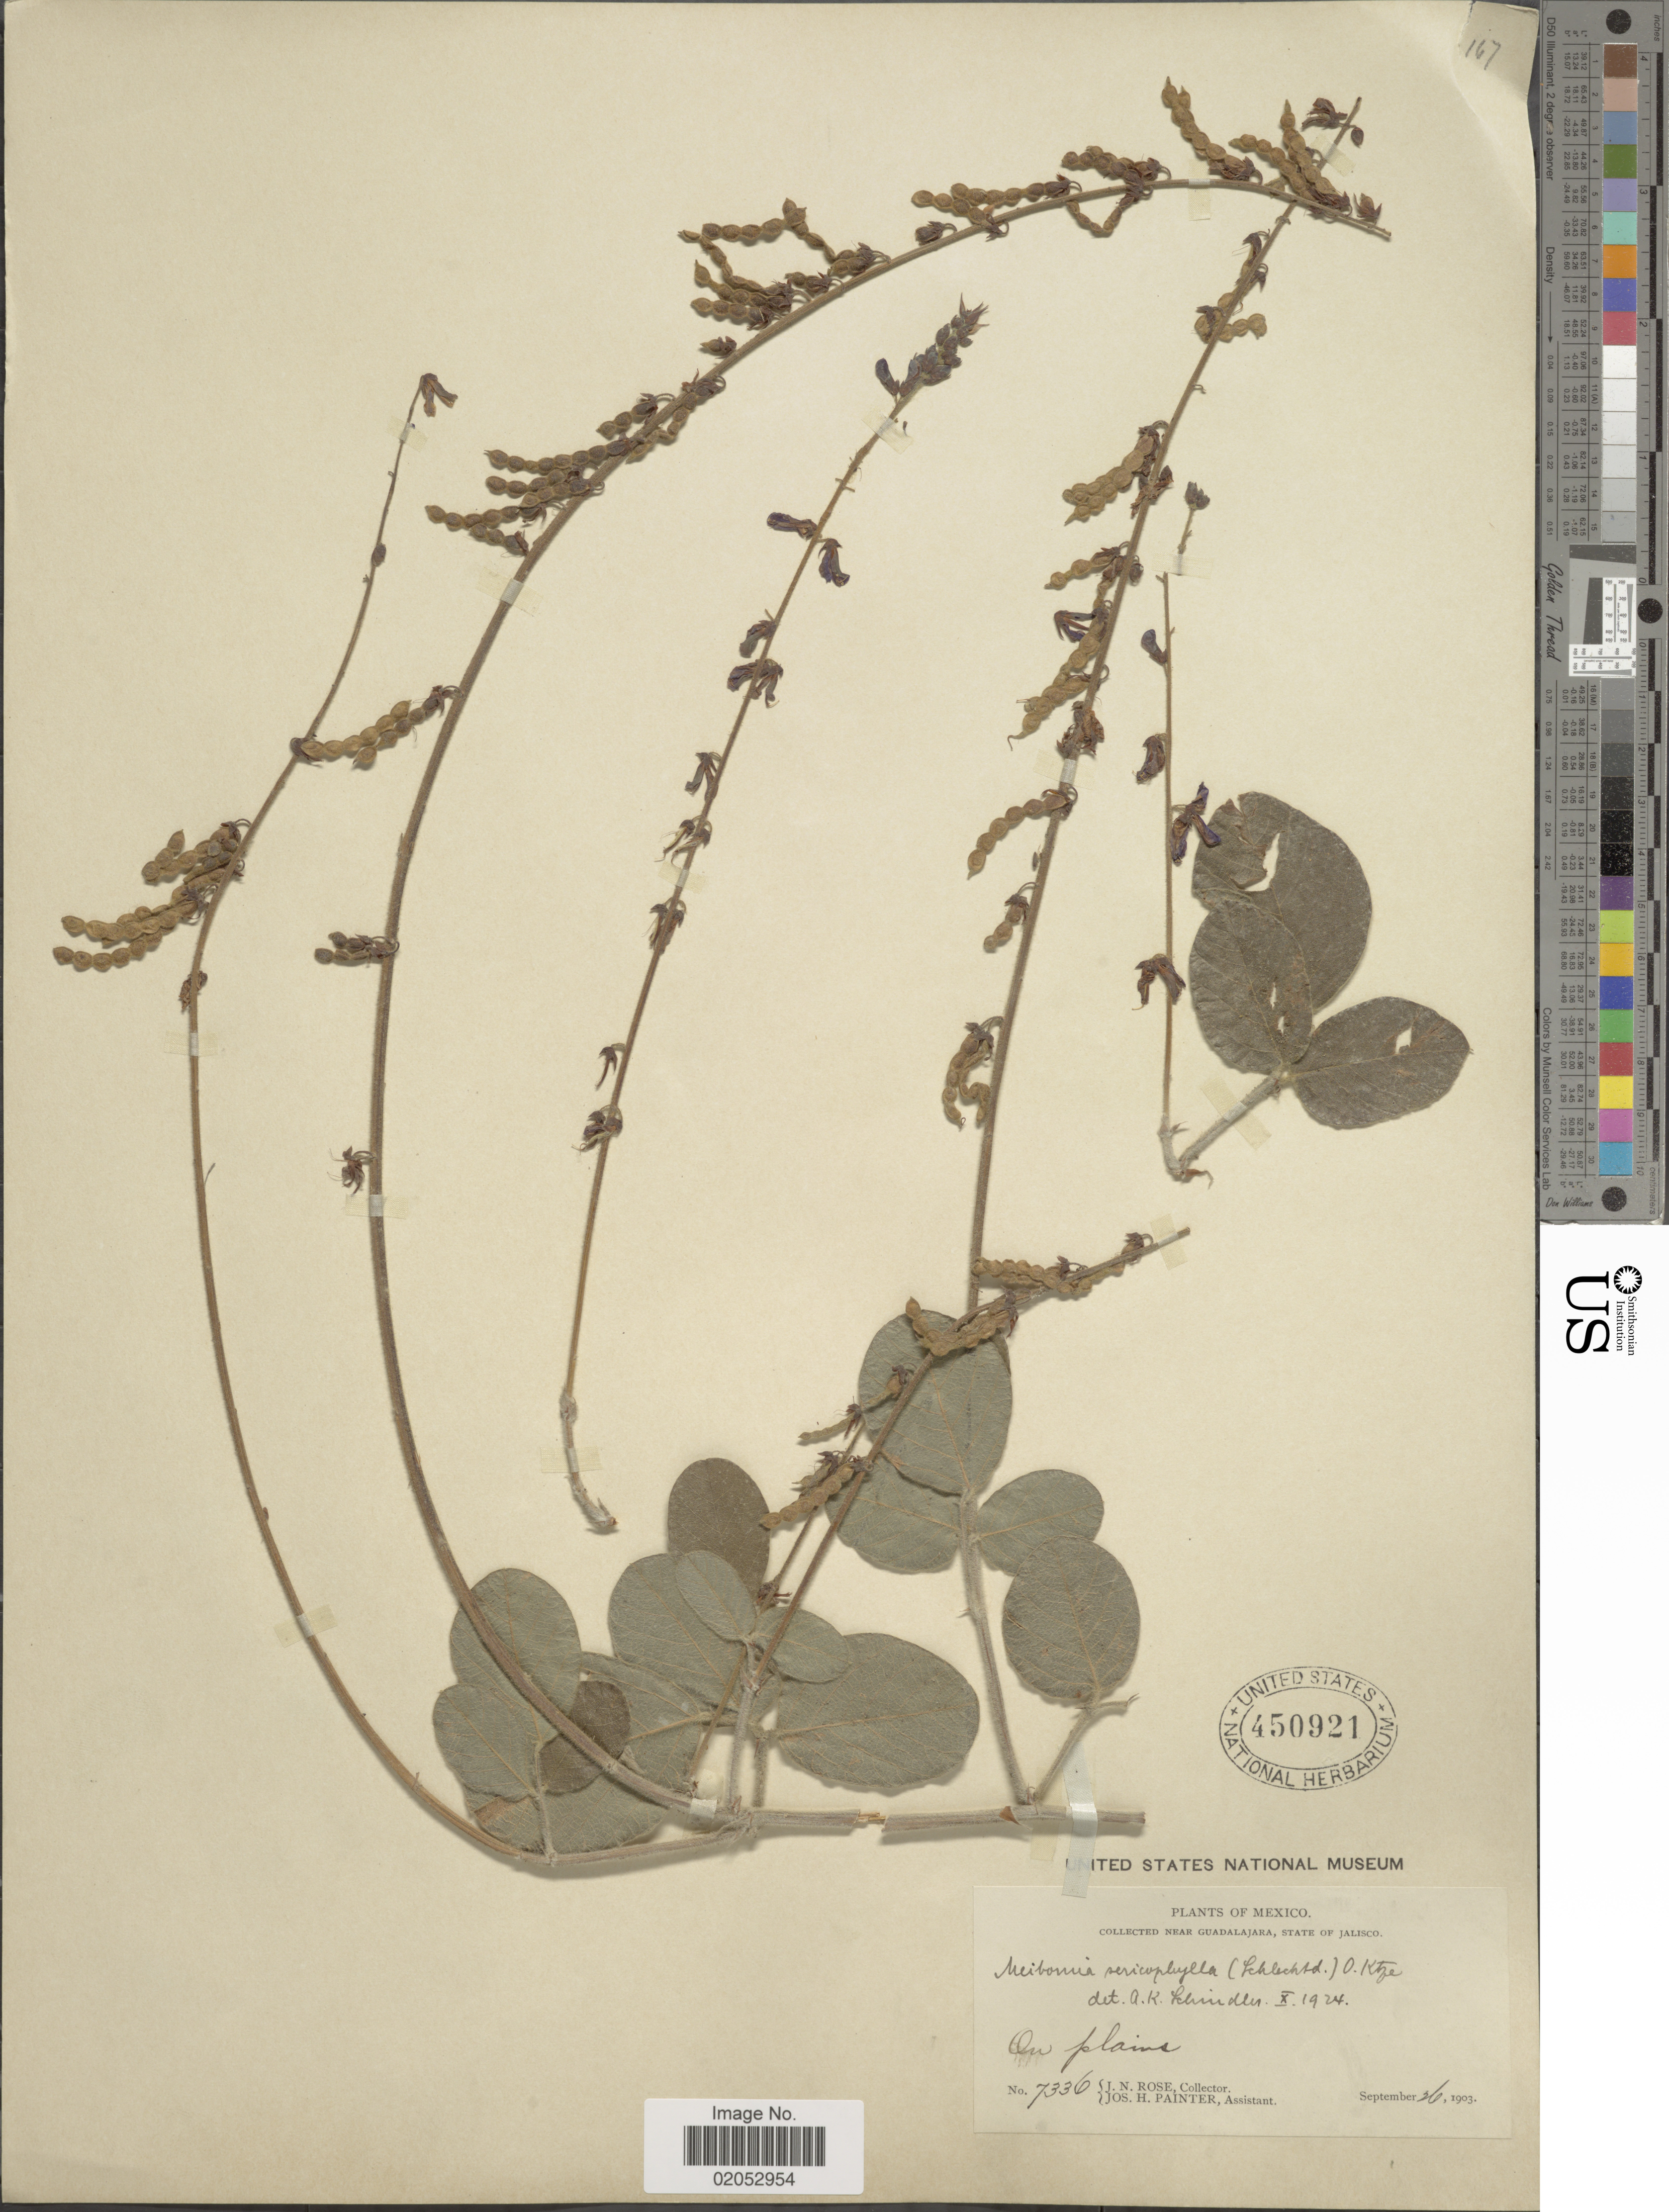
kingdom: Plantae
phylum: Tracheophyta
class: Magnoliopsida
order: Fabales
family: Fabaceae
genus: Desmodium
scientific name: Desmodium sericophyllum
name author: Schltdl.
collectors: J. N. Rose & J. H. Painter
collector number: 7336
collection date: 1903-09-26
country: Mexico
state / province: Jalisco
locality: Near Guadalajara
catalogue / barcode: US 450921